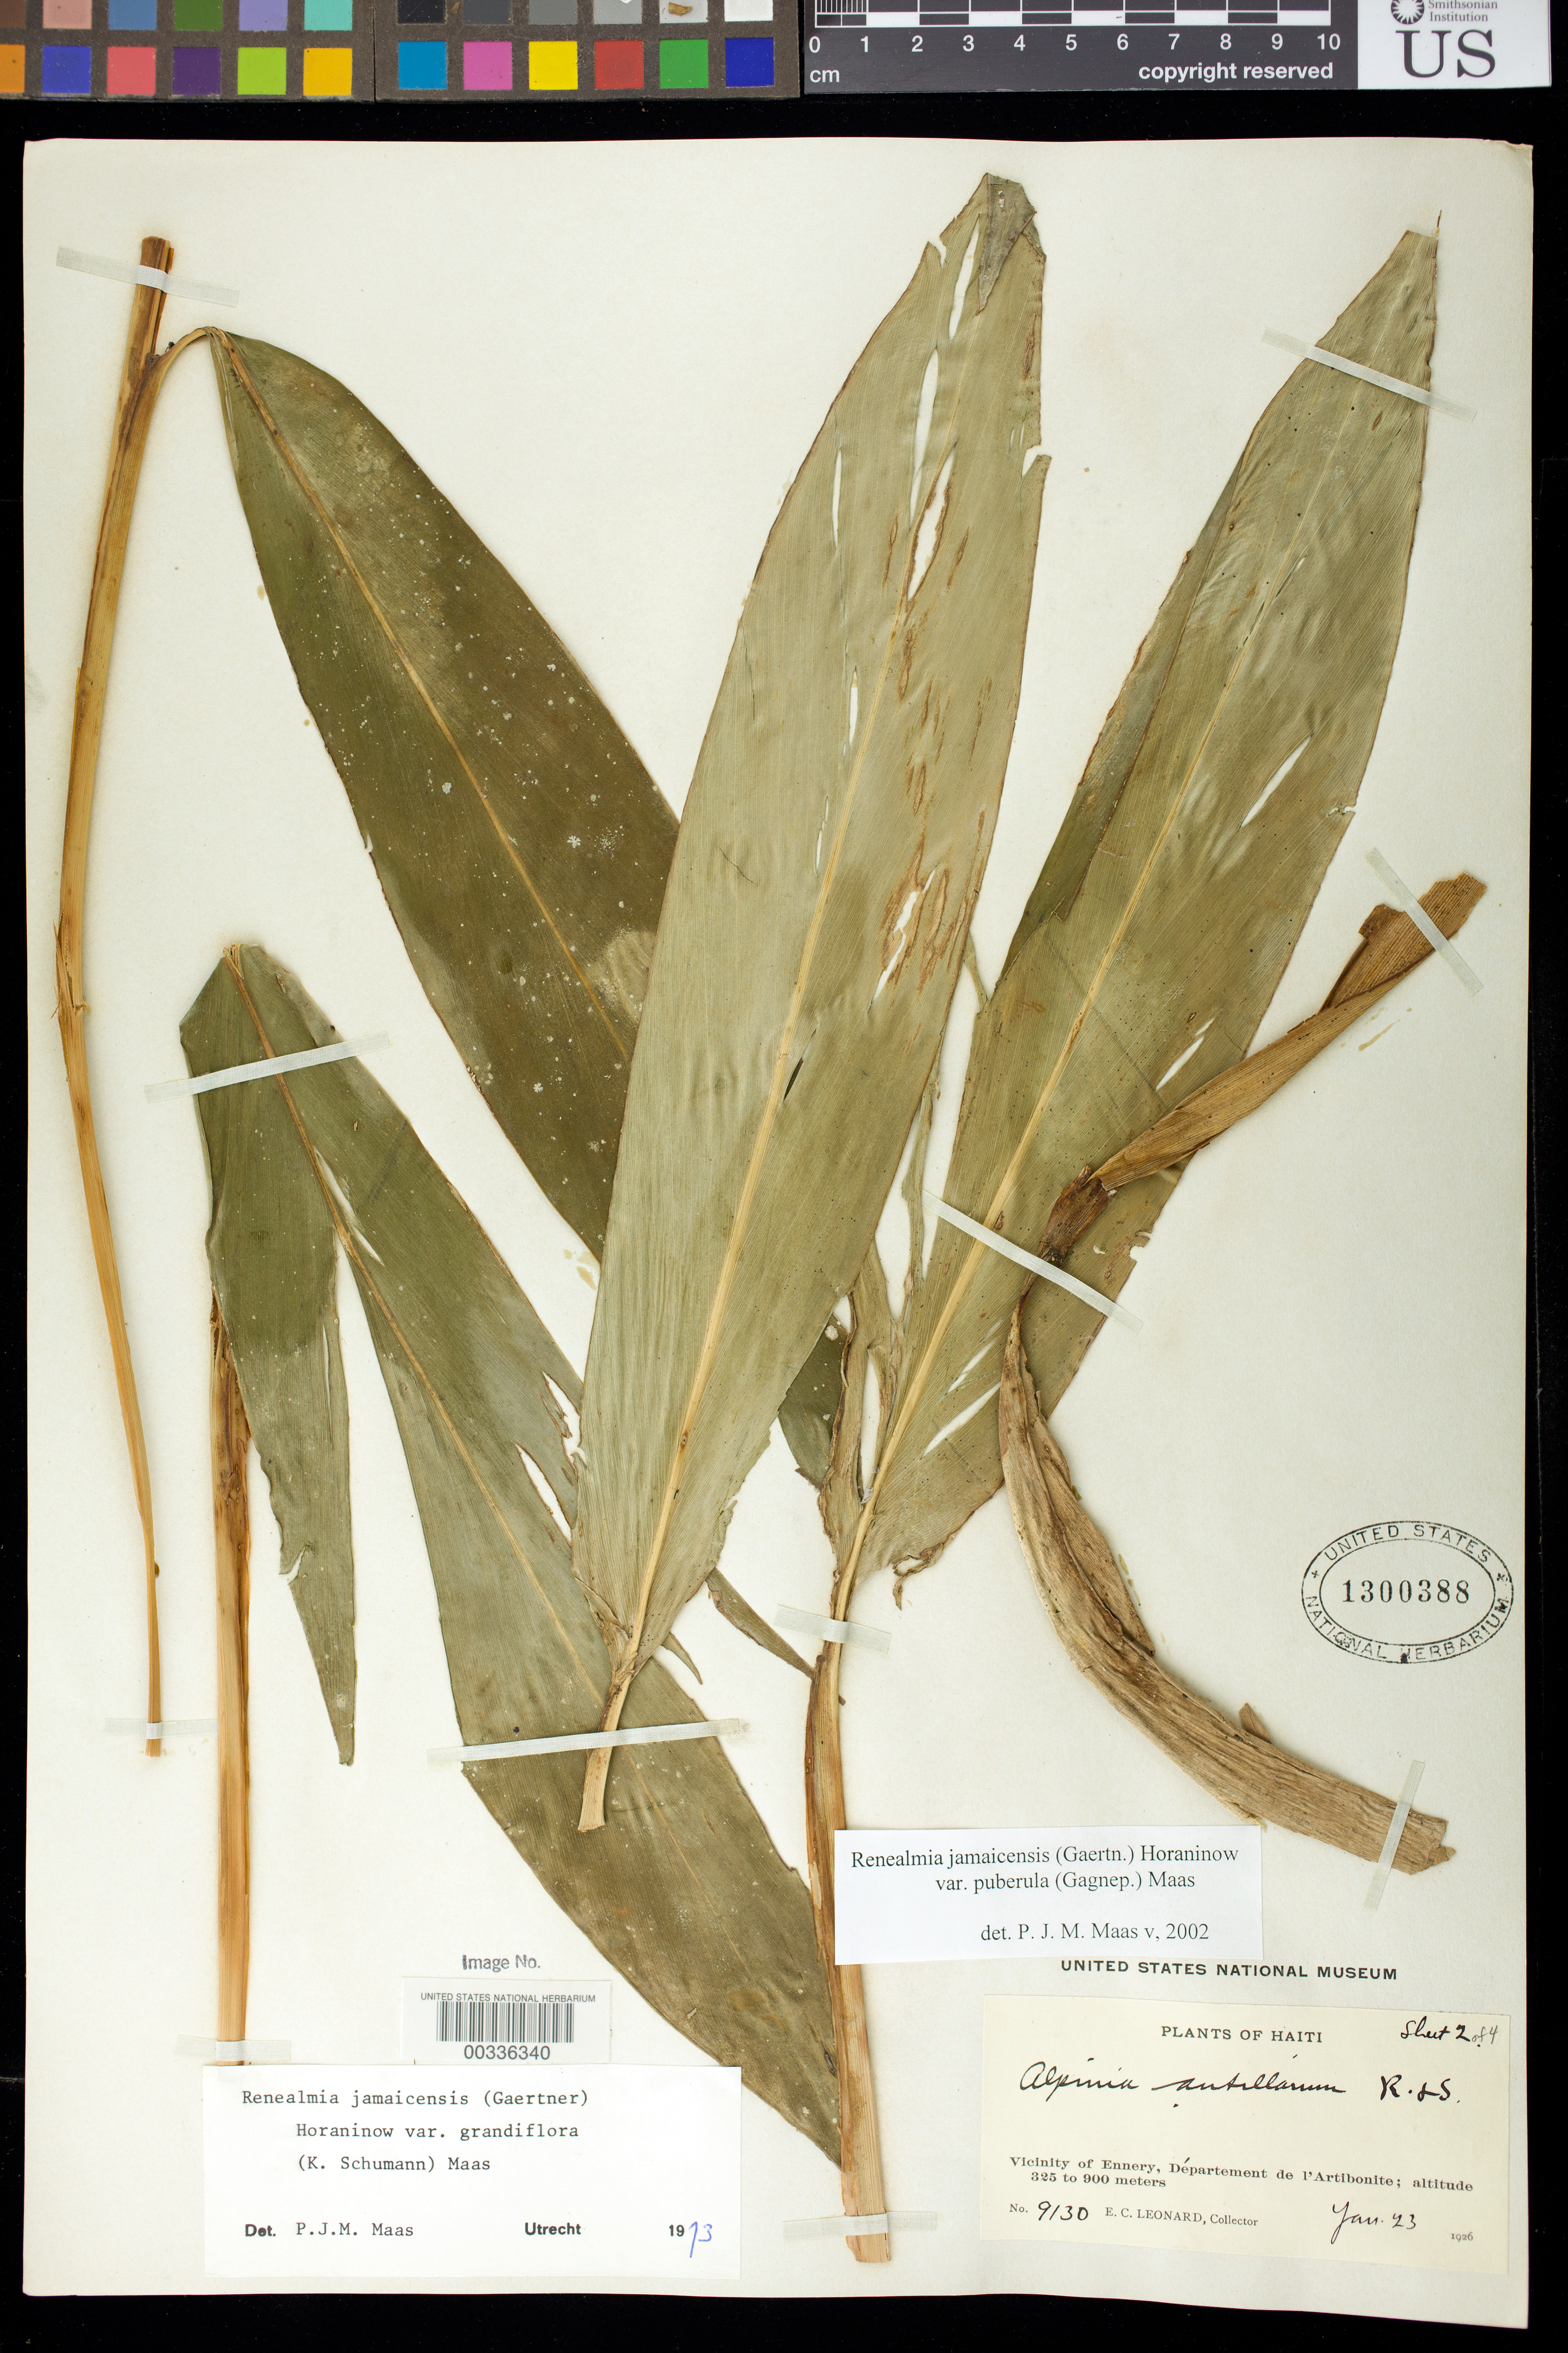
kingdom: Plantae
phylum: Tracheophyta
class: Liliopsida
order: Zingiberales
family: Zingiberaceae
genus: Renealmia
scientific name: Renealmia jamaicensis var. puberula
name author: (Gagnep.) Maas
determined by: Maas, Paul J. M.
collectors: E. C. Leonard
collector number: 9130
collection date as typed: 23 Jan 1926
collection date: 1926-01-23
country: Haiti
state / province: Artibonite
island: Hispaniola Island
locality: Puilboreau pass, vicinity of ennery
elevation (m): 325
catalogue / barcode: US 1300388